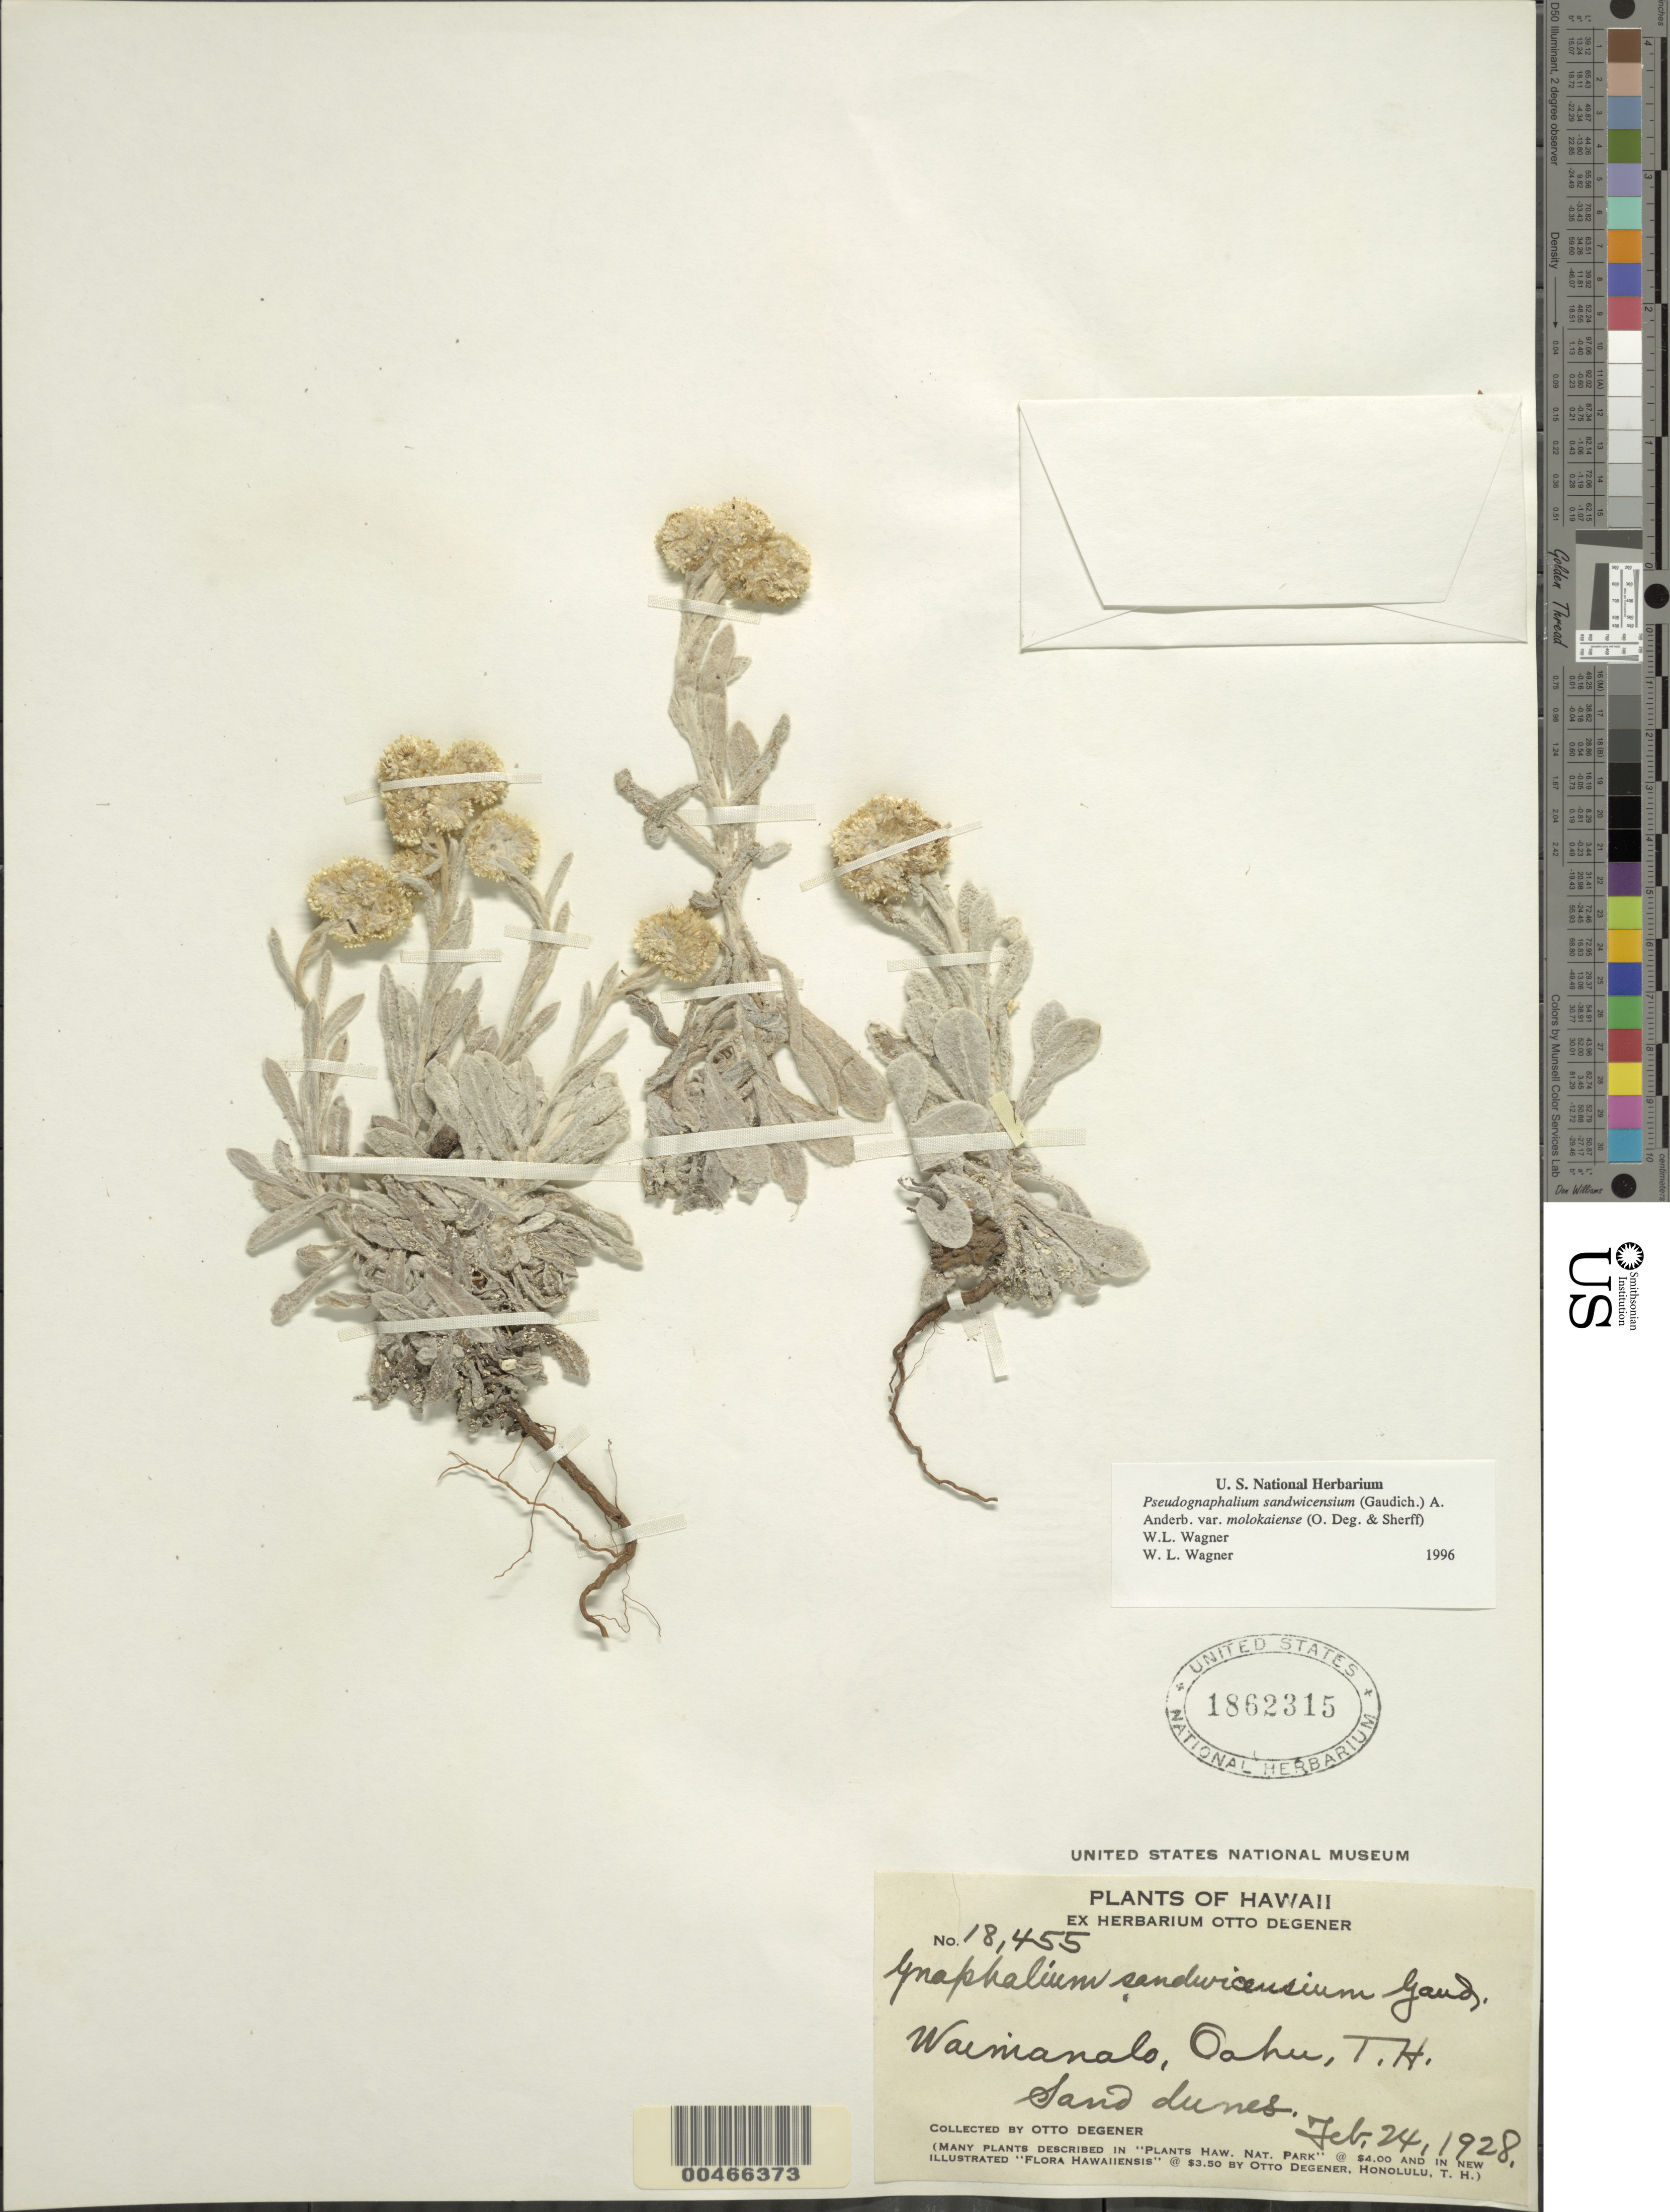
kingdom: Plantae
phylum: Tracheophyta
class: Magnoliopsida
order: Asterales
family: Asteraceae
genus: Pseudognaphalium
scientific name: Pseudognaphalium sandwicensium var. molokaiense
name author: (O. Deg. & Sherff) W.L. Wagner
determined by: Wagner, W. L., (BOT), Smithsonian Institution - National Museum of Natural History (UNITED STATES)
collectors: O. Degener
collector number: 18455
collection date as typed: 24 Feb 1928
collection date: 1928-02-24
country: United States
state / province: Hawaii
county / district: Honolulu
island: Oahu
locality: Waimanalo, sand dunes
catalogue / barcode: US 1862315